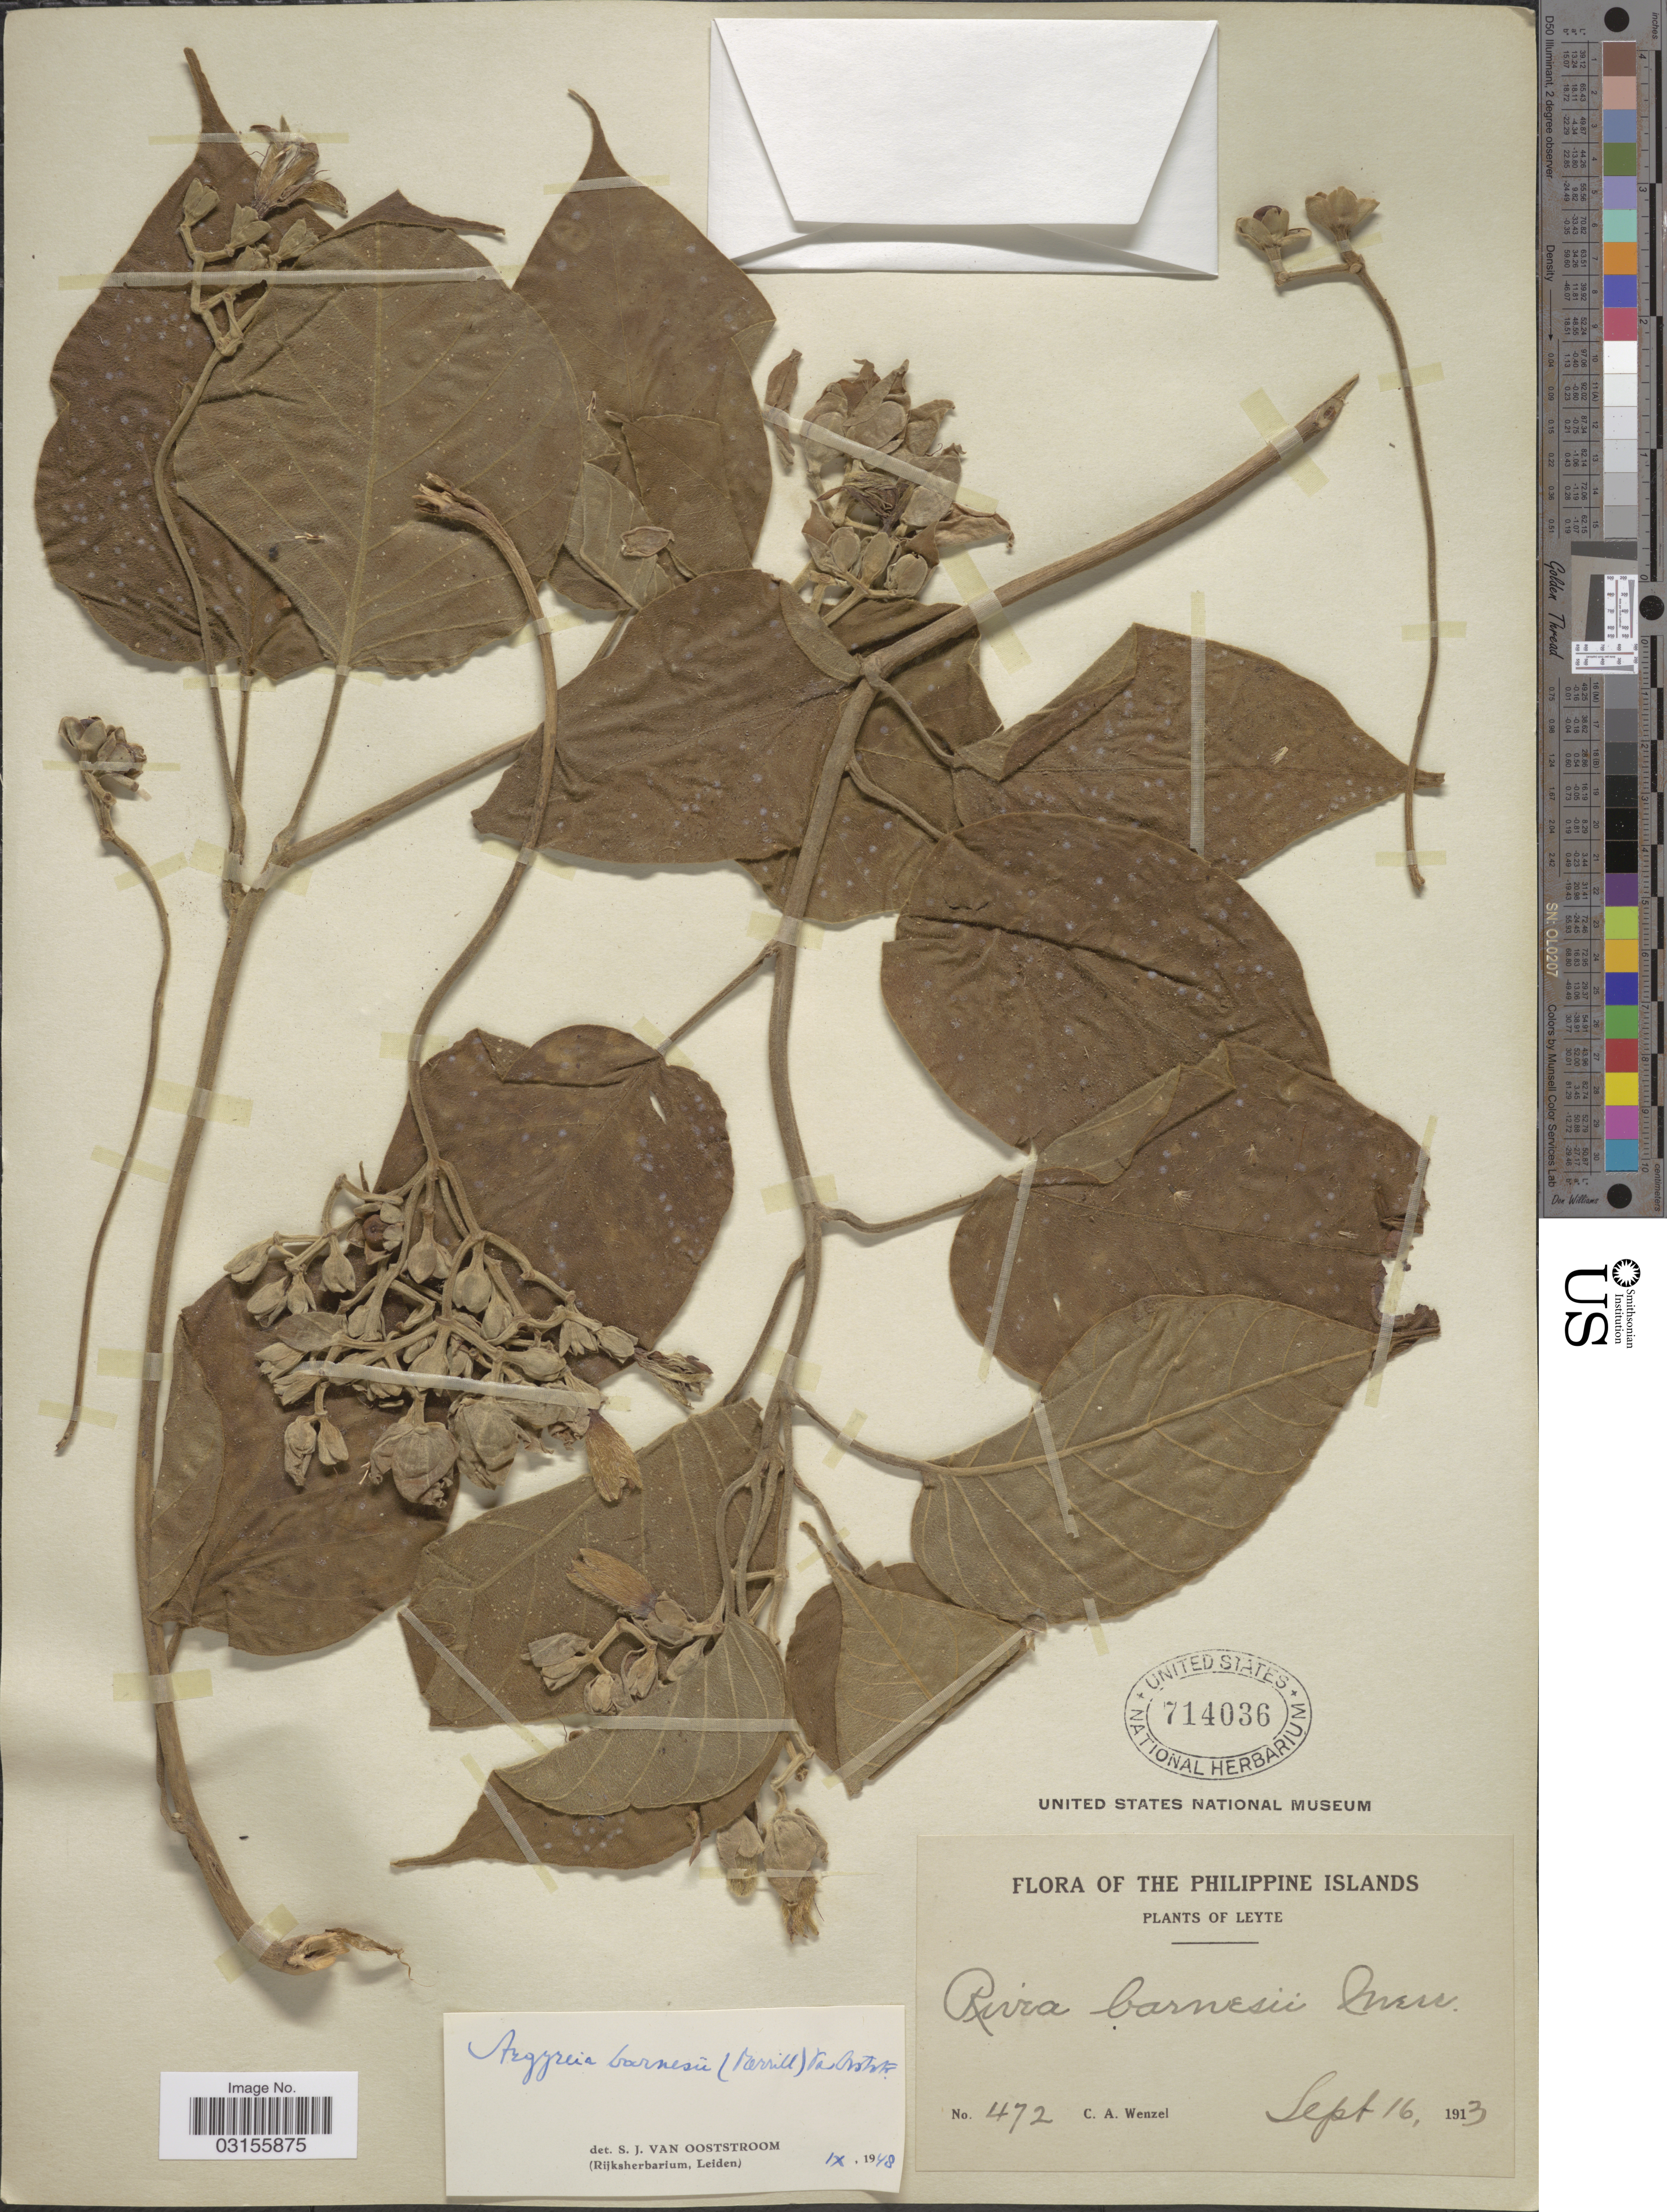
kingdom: Plantae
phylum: Tracheophyta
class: Magnoliopsida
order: Solanales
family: Convolvulaceae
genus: Argyreia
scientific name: Argyreia barnesii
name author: Ooststr.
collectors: C. Wenzel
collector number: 472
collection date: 1913-09-16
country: Philippines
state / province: Eastern Visayas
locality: Leyte.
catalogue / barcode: US 714036